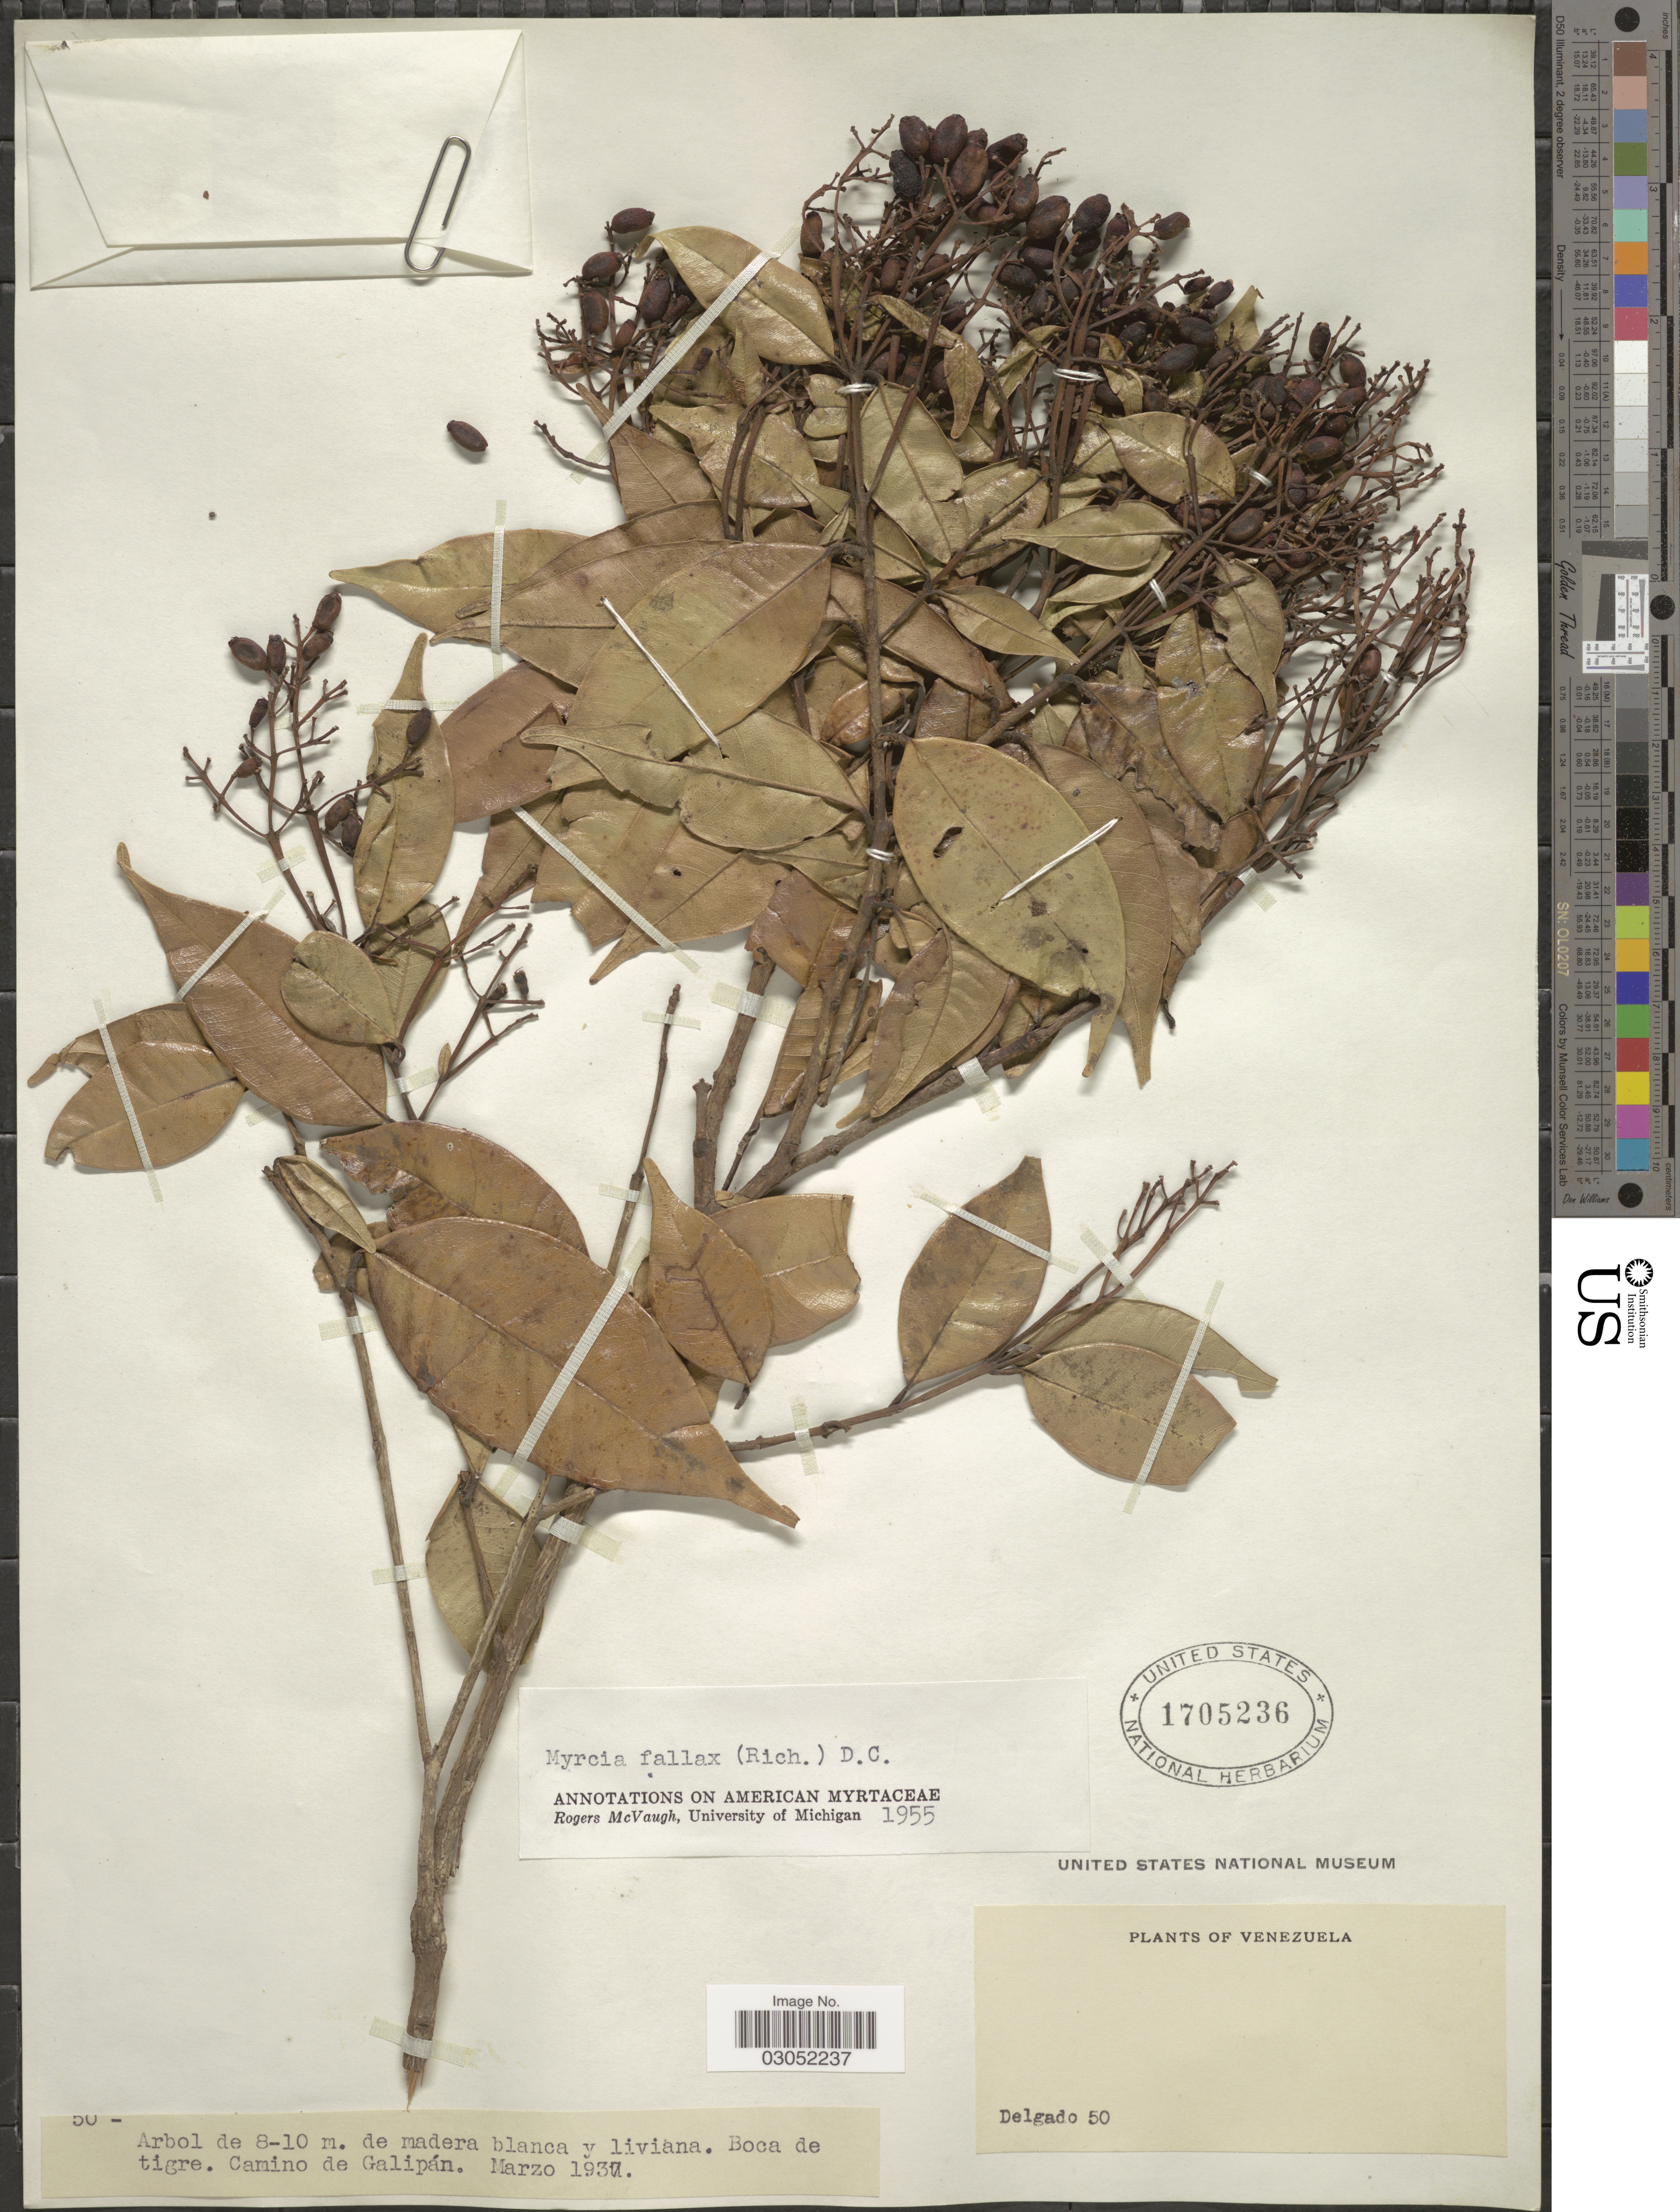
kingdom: Plantae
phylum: Tracheophyta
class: Magnoliopsida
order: Myrtales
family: Myrtaceae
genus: Myrcia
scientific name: Myrcia fallax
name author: (Rich.) DC.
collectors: Delgado, --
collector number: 50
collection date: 1937-03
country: Venezuela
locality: Boca de tigre. Camino de Galipán.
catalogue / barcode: US 1705236